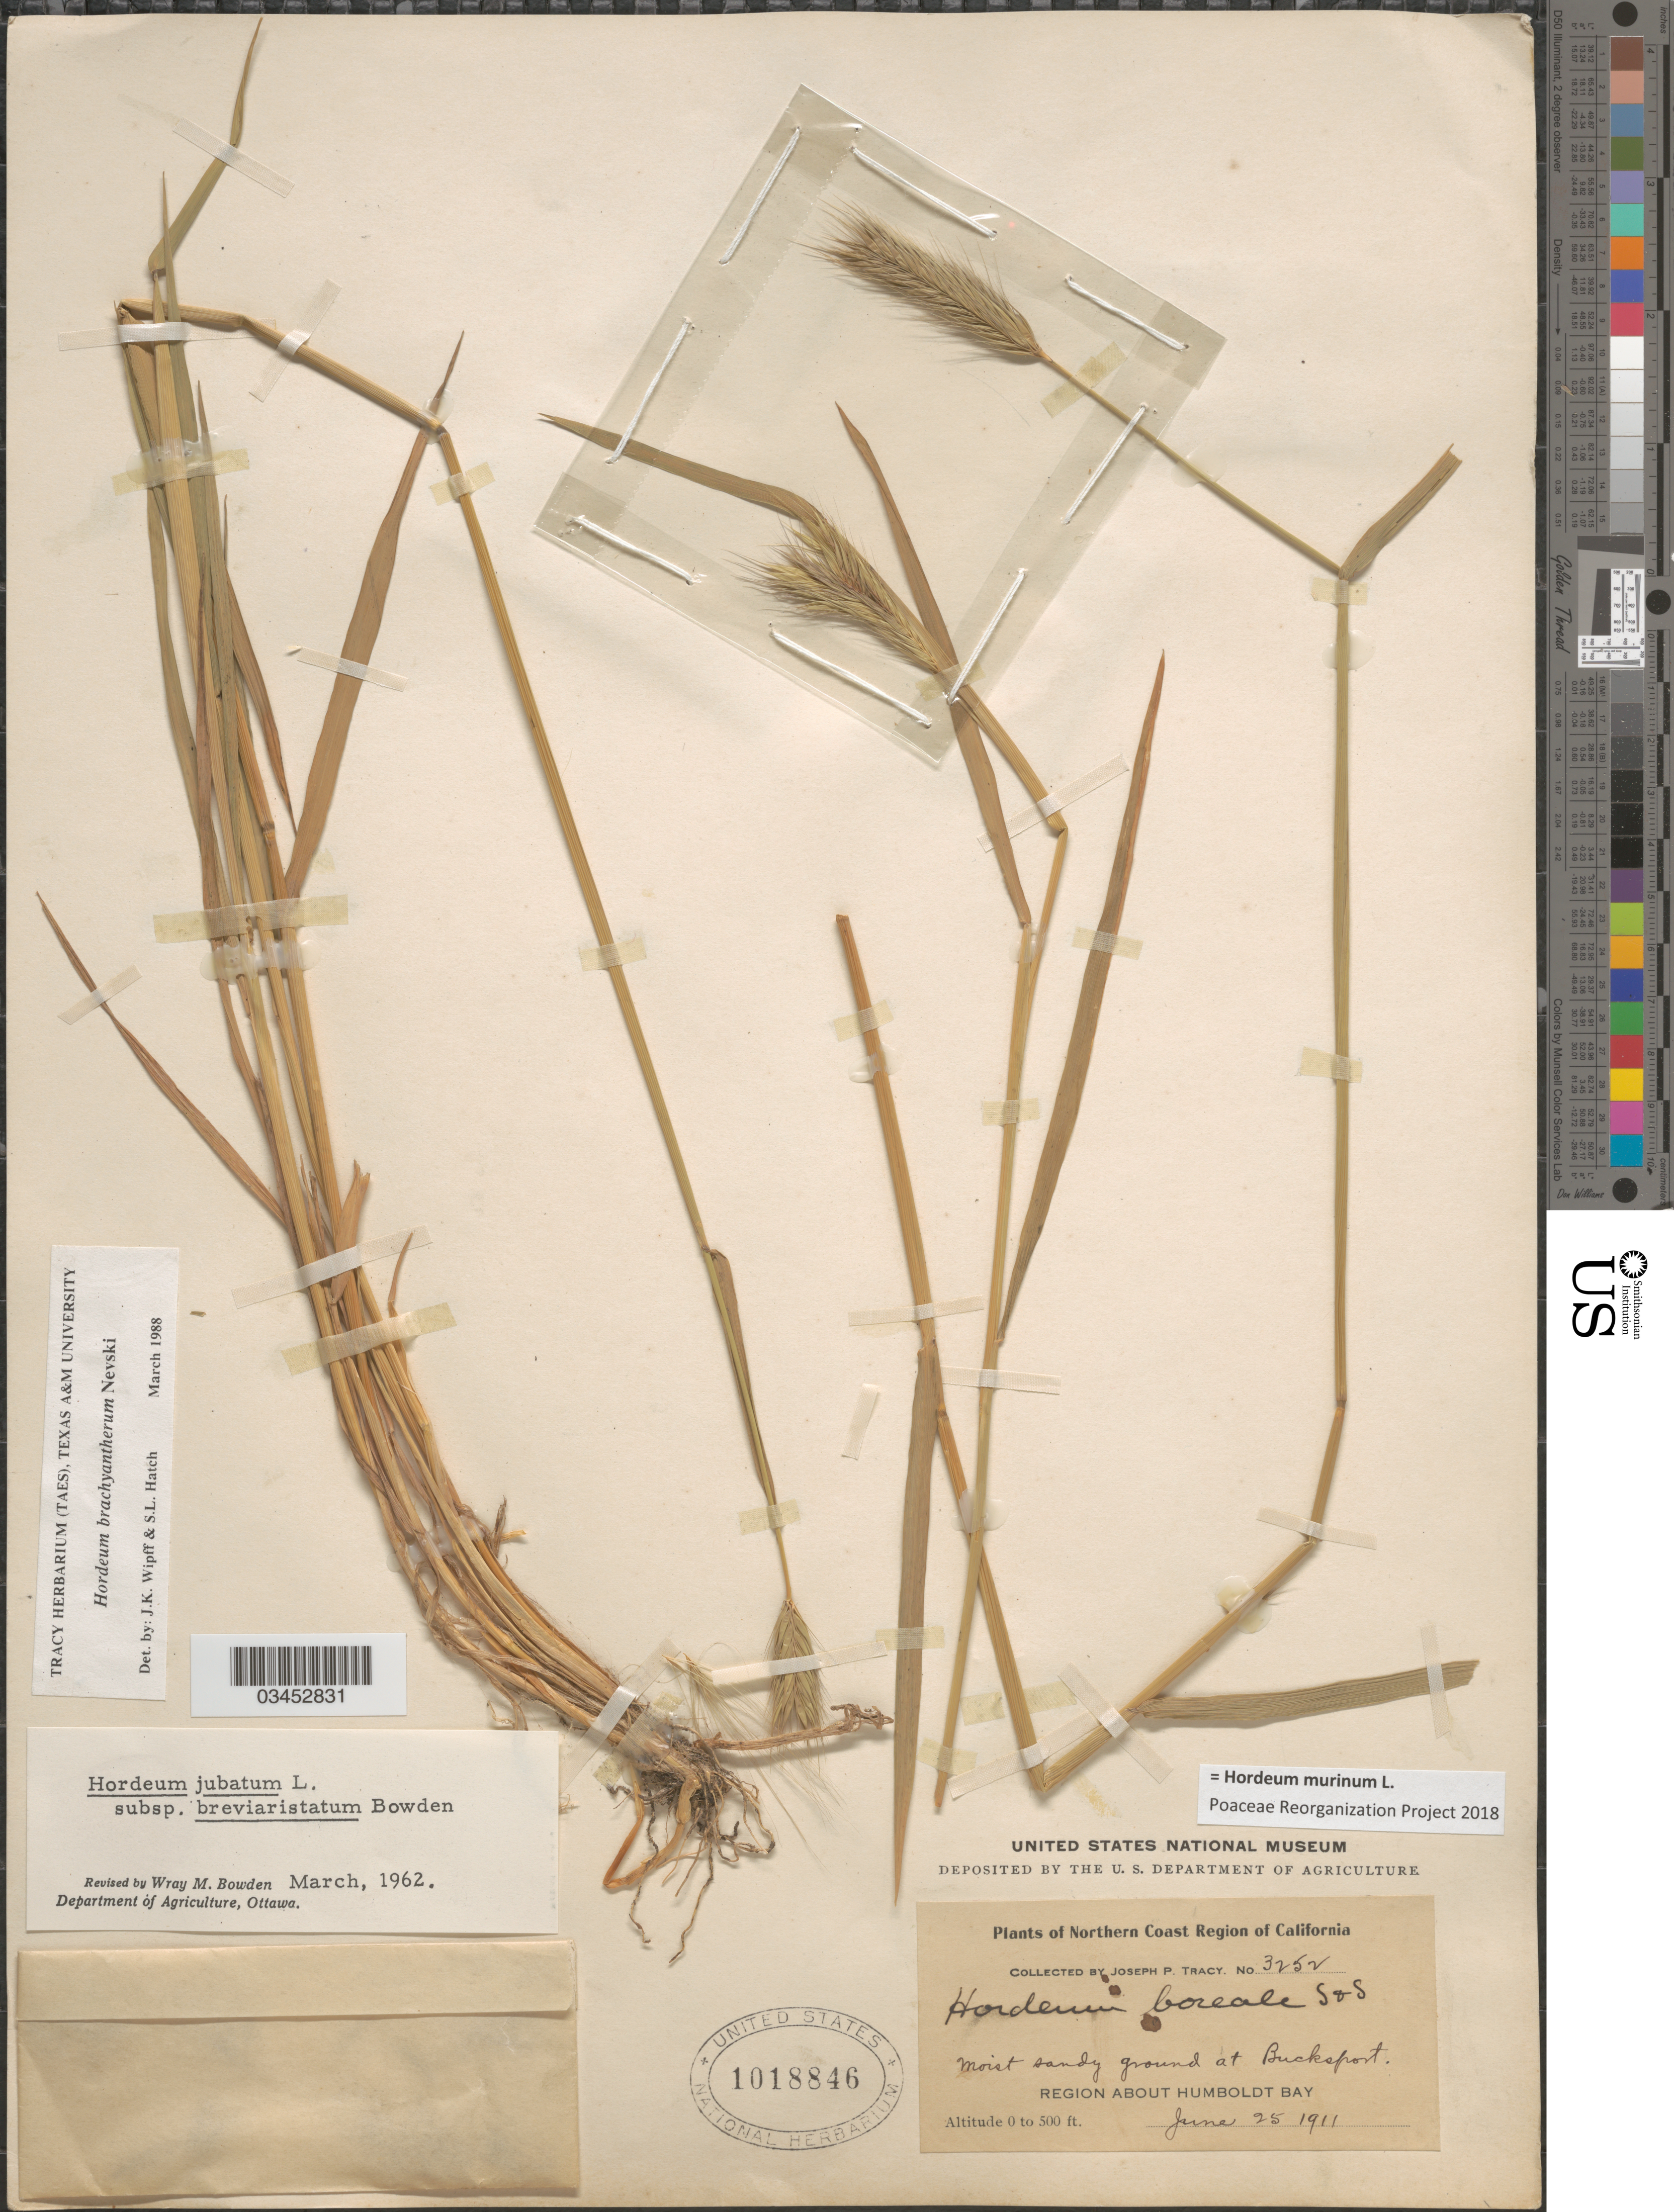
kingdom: Plantae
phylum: Tracheophyta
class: Liliopsida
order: Poales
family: Poaceae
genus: Hordeum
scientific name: Hordeum murinum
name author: L.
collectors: J. Tracy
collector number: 3252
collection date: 1911-06-25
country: United States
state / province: California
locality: Northern Coast Region of California. Moist sandy ground at Bucksport. Region about Humboldt Bay.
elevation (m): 0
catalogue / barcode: US 1018846